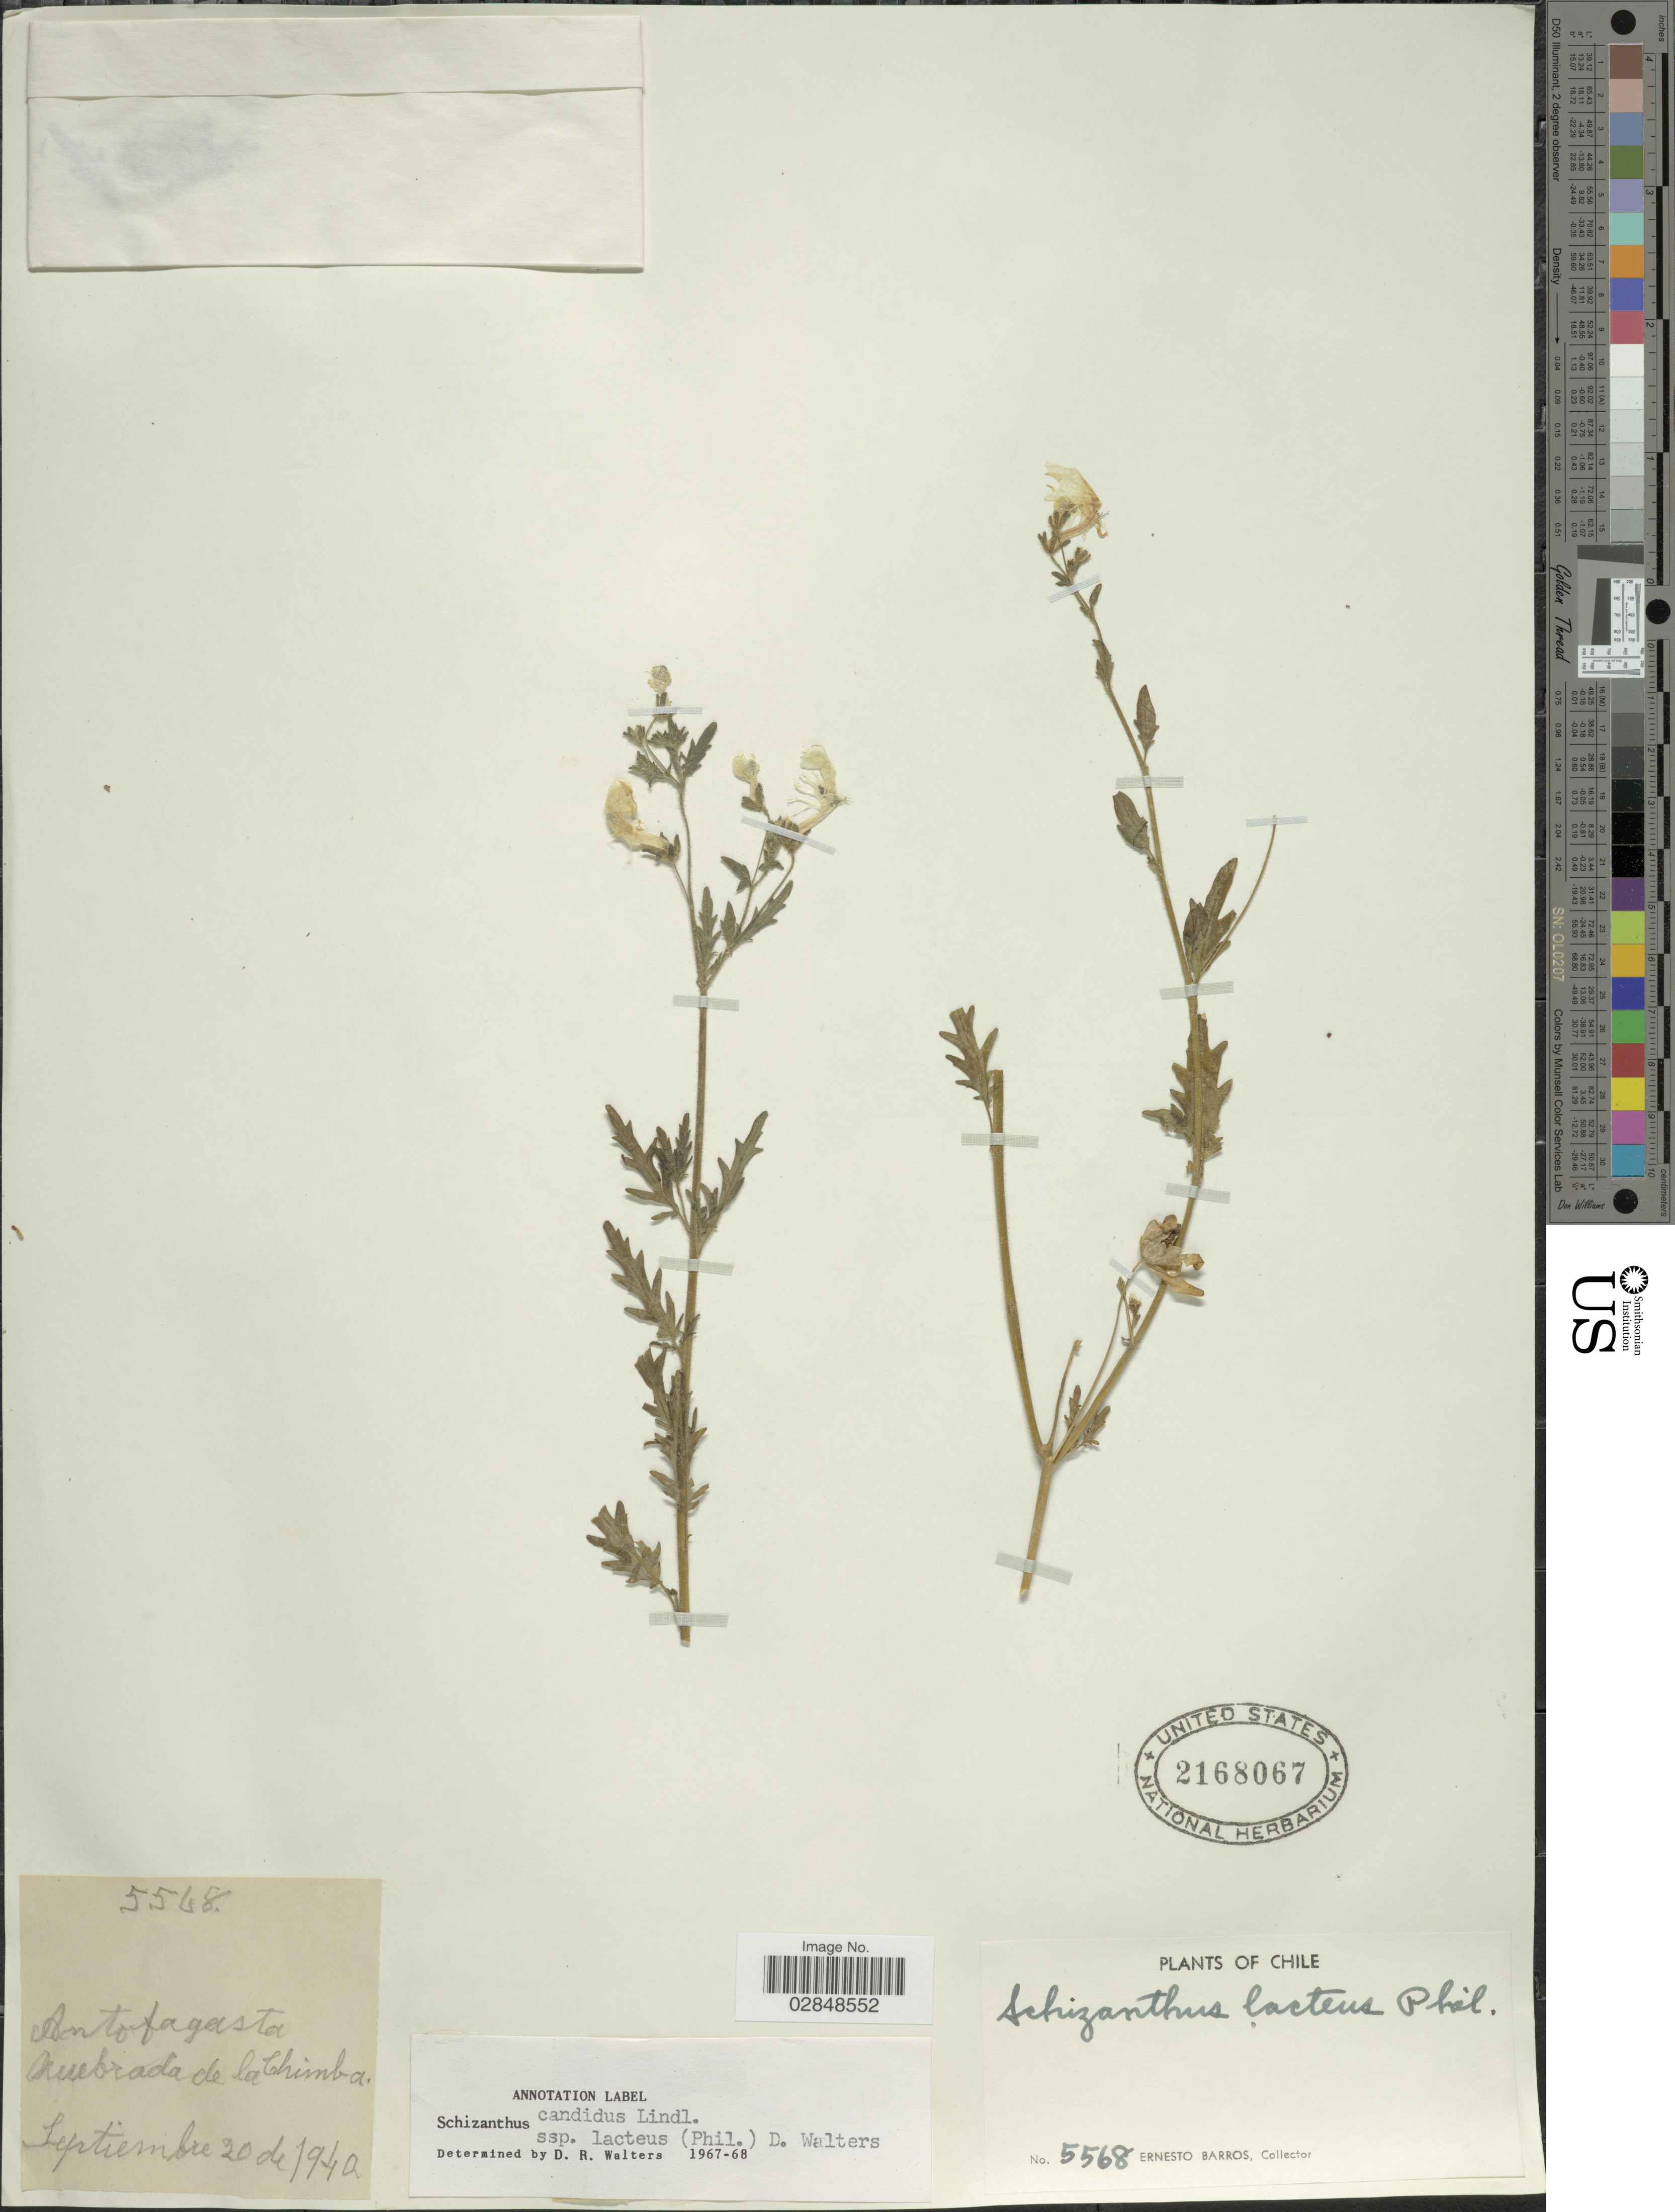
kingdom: Plantae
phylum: Tracheophyta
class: Magnoliopsida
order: Solanales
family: Solanaceae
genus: Schizanthus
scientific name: Schizanthus lacteus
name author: Phil.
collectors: E. Barros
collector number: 5568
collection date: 1940-09-20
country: Chile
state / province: Antofagasta (II)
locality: Quebrada de la Chimba.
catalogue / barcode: US 2168067